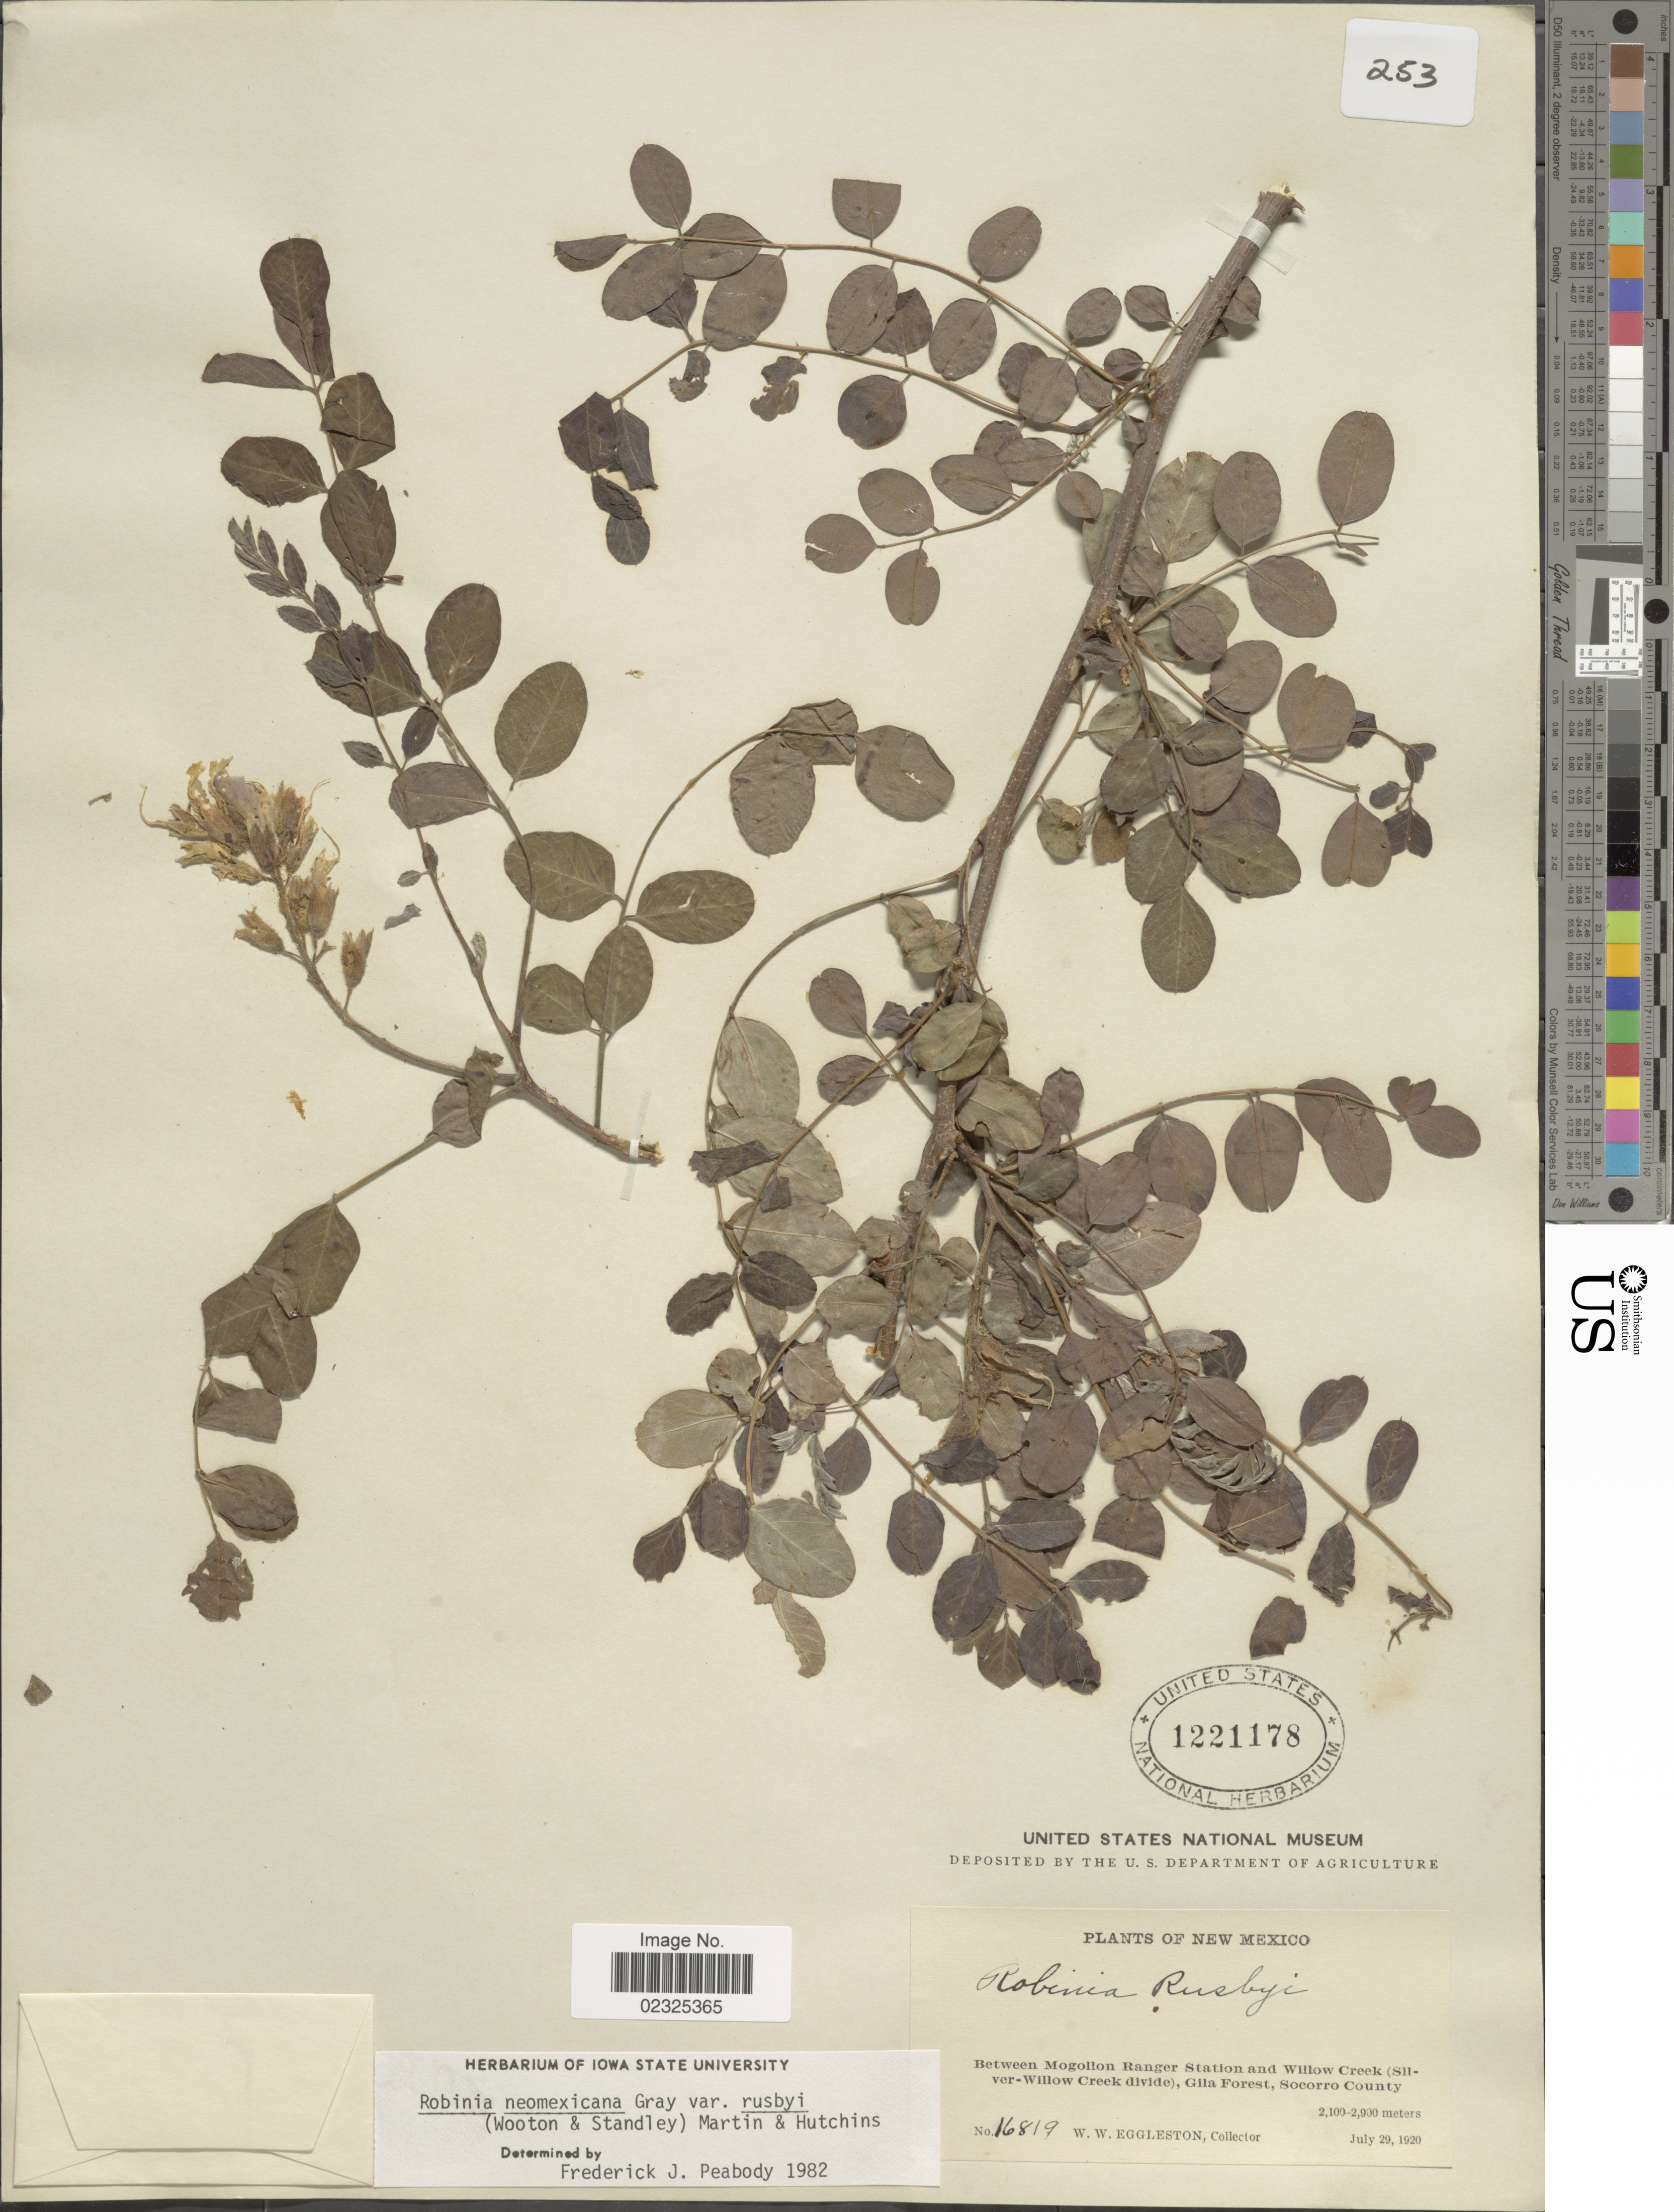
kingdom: Plantae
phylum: Tracheophyta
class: Magnoliopsida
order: Fabales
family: Fabaceae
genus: Robinia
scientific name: Robinia neomexicana var. rusbyi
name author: (Wooton & Standl.) W.C. Martin & C.R. Hutchins ex Peabody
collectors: W. W. Eggleston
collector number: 16819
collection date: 1920-07-29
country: United States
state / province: New Mexico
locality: Between Mogollon Ranger Station and Willow Creek (Silver-Willow Creek divide), Gilla Forest, Socorro County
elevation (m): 2100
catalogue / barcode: US 1221178